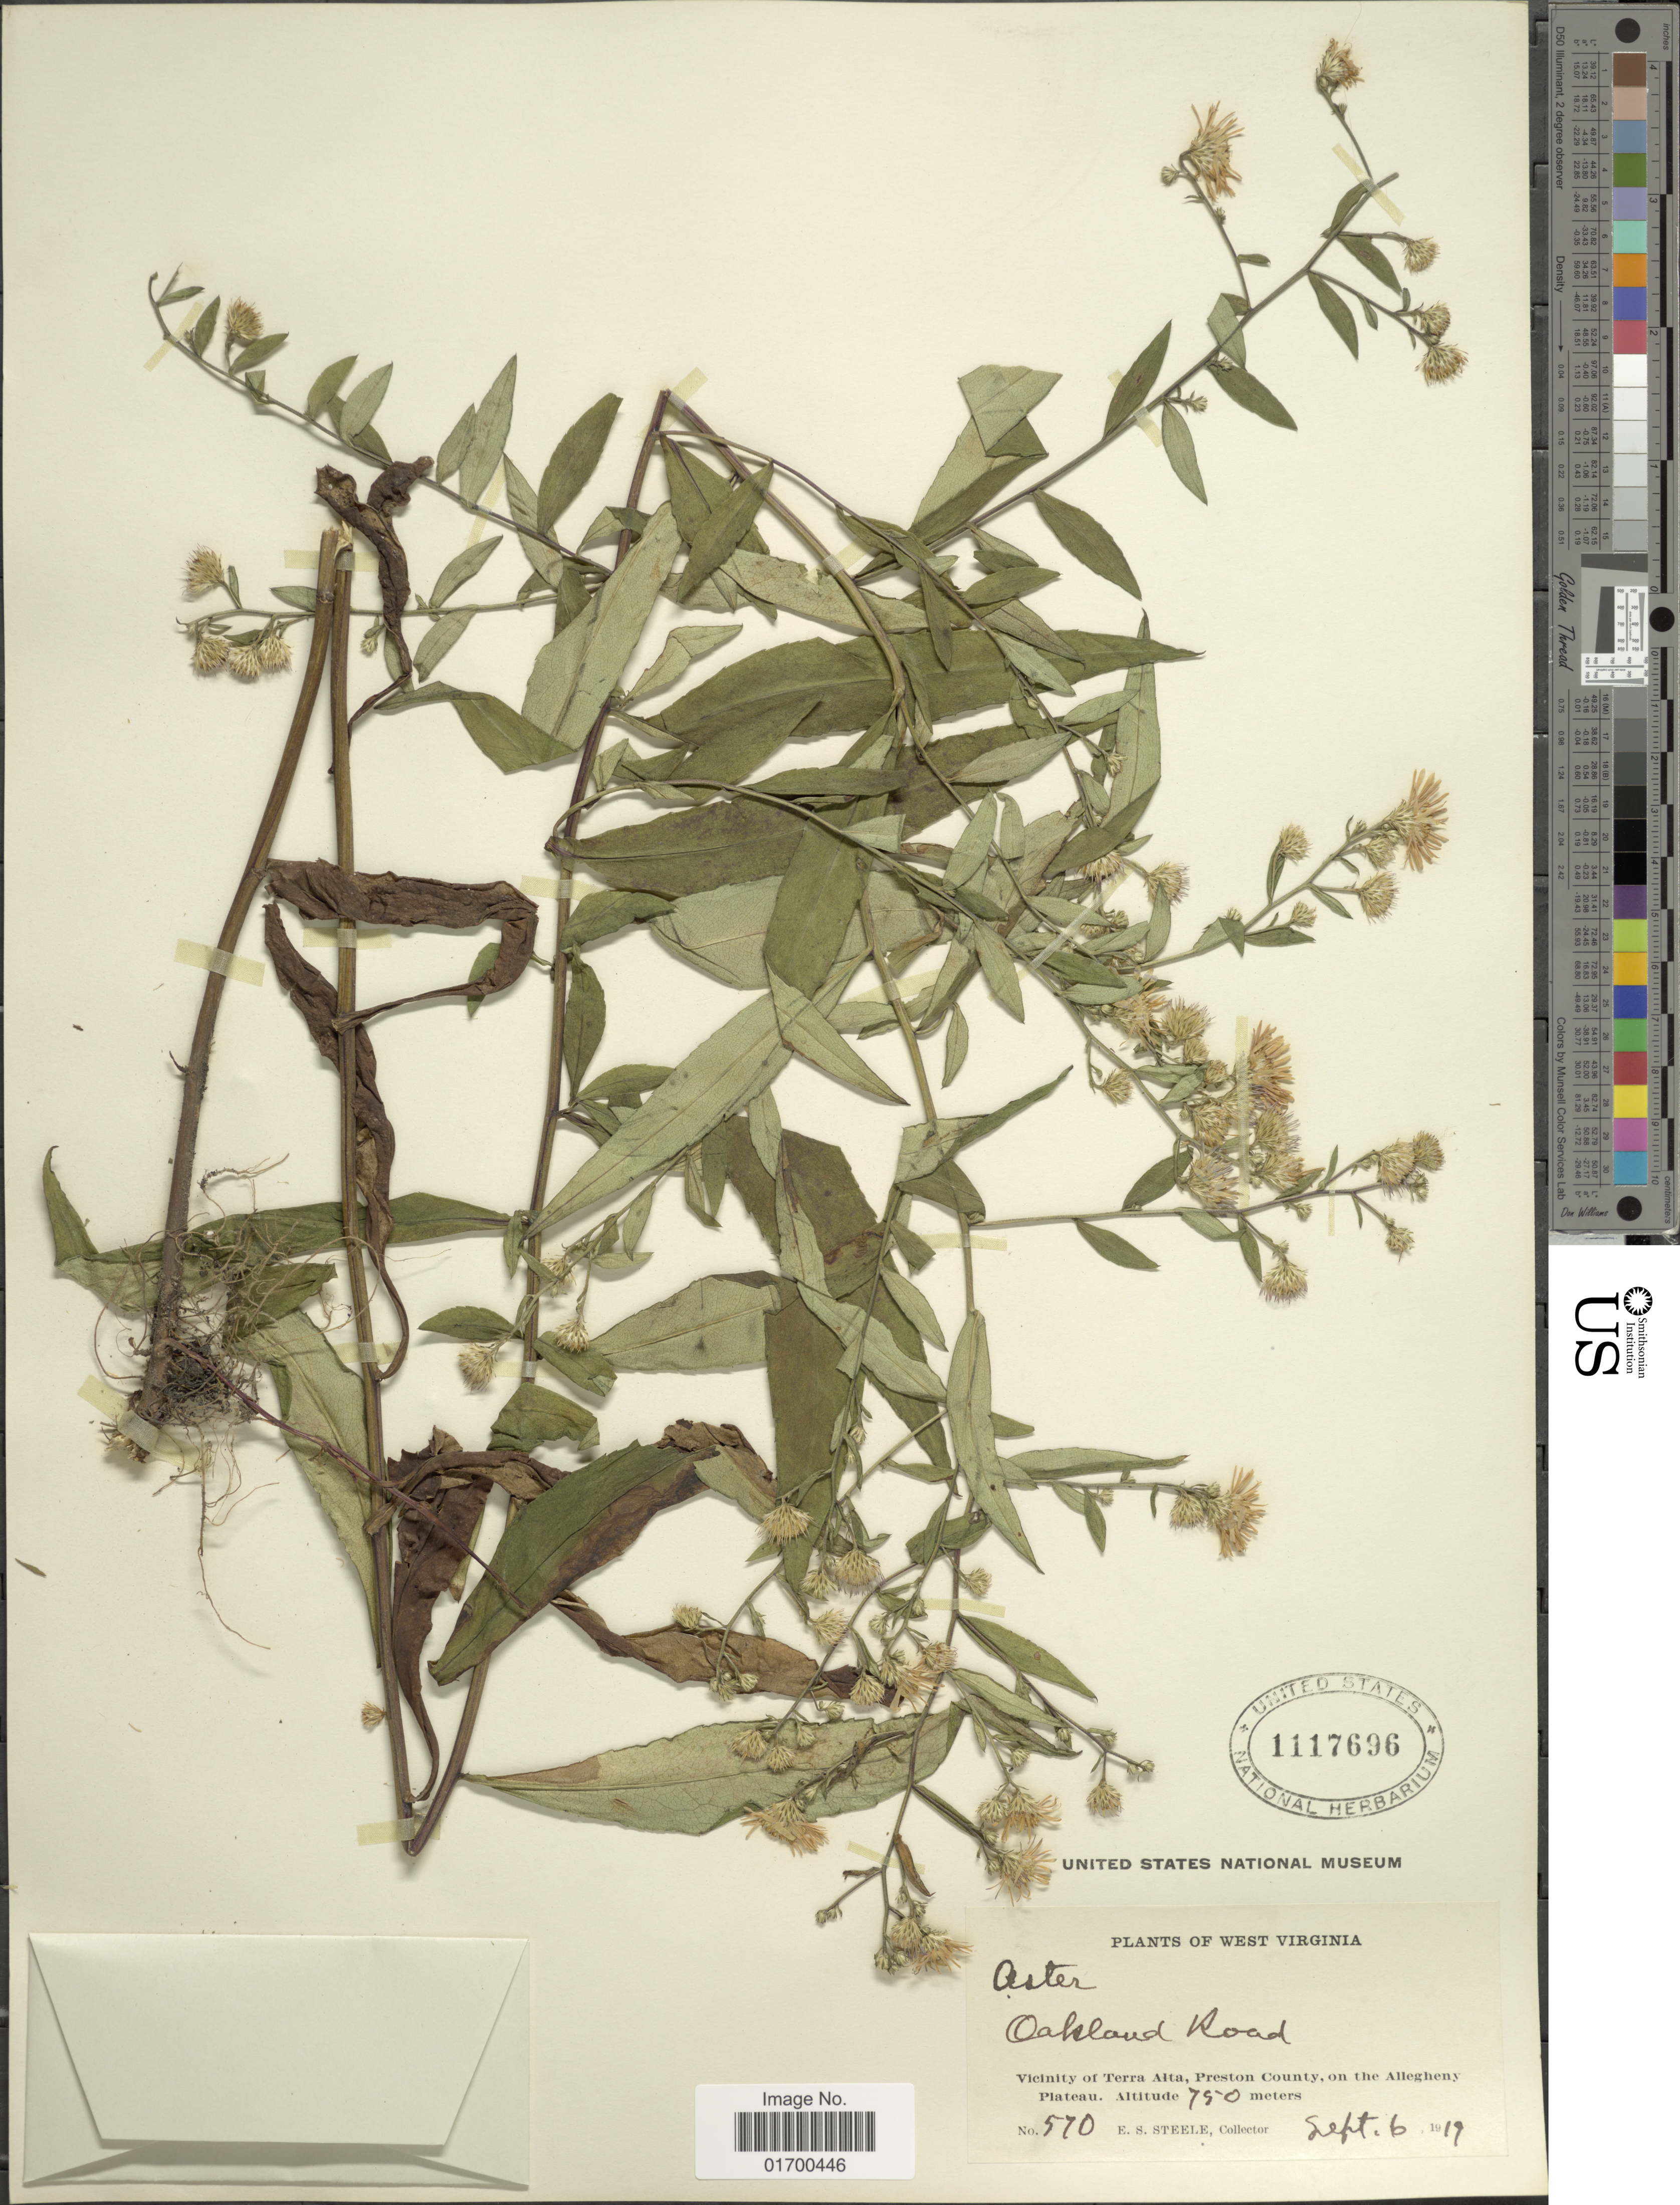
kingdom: Plantae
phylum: Tracheophyta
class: Magnoliopsida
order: Asterales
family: Asteraceae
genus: Symphyotrichum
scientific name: Symphyotrichum lateriflorum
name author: (L.) Á. Löve & D. Löve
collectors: E. Steele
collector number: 570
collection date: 1919-09-06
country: United States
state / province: West Virginia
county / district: Preston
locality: Oakland Road, Vicinity of Terra Alta, Preston County, on the Allegheny Plateau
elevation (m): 750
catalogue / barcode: US 1117696